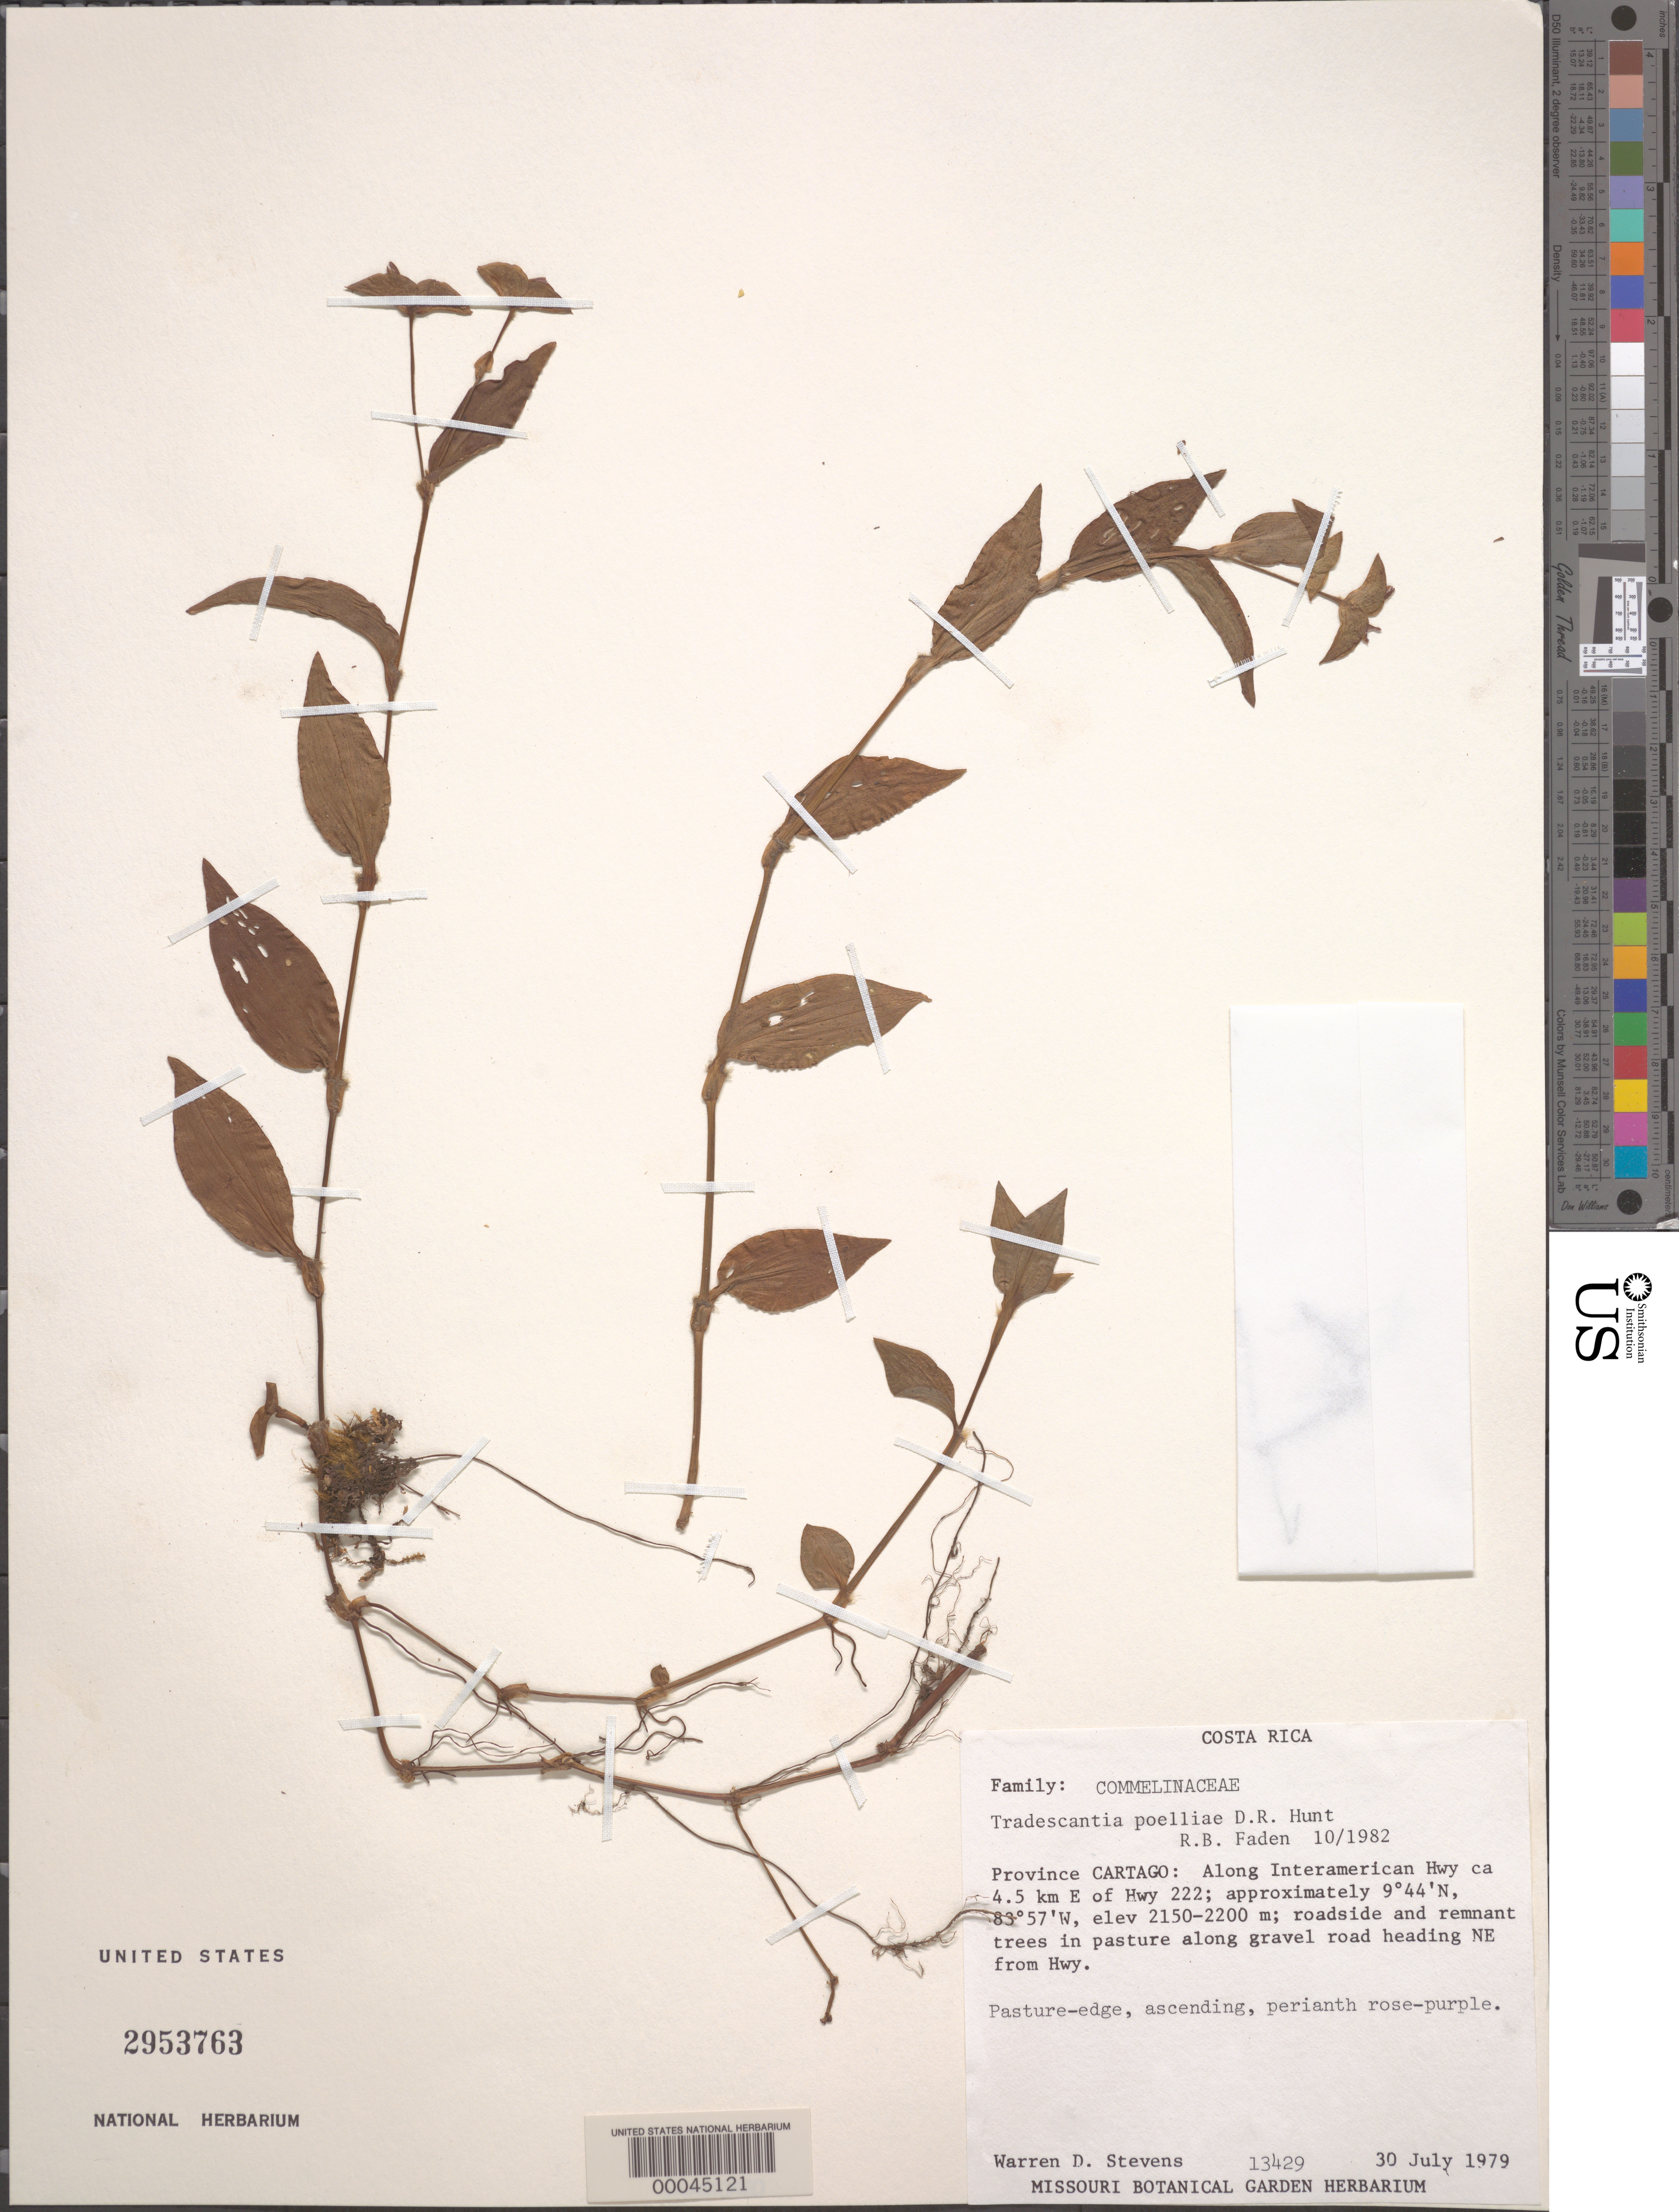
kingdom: Plantae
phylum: Tracheophyta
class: Liliopsida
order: Commelinales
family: Commelinaceae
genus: Tradescantia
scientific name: Tradescantia poelliae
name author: D.R. Hunt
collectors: W. D. Stevens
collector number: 13429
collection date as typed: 30 Jul 1979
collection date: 1979-07-30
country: Costa Rica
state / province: Cartago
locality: Along Interamerican Hwy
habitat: Gravel roadside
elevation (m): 2150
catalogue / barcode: US 2953763